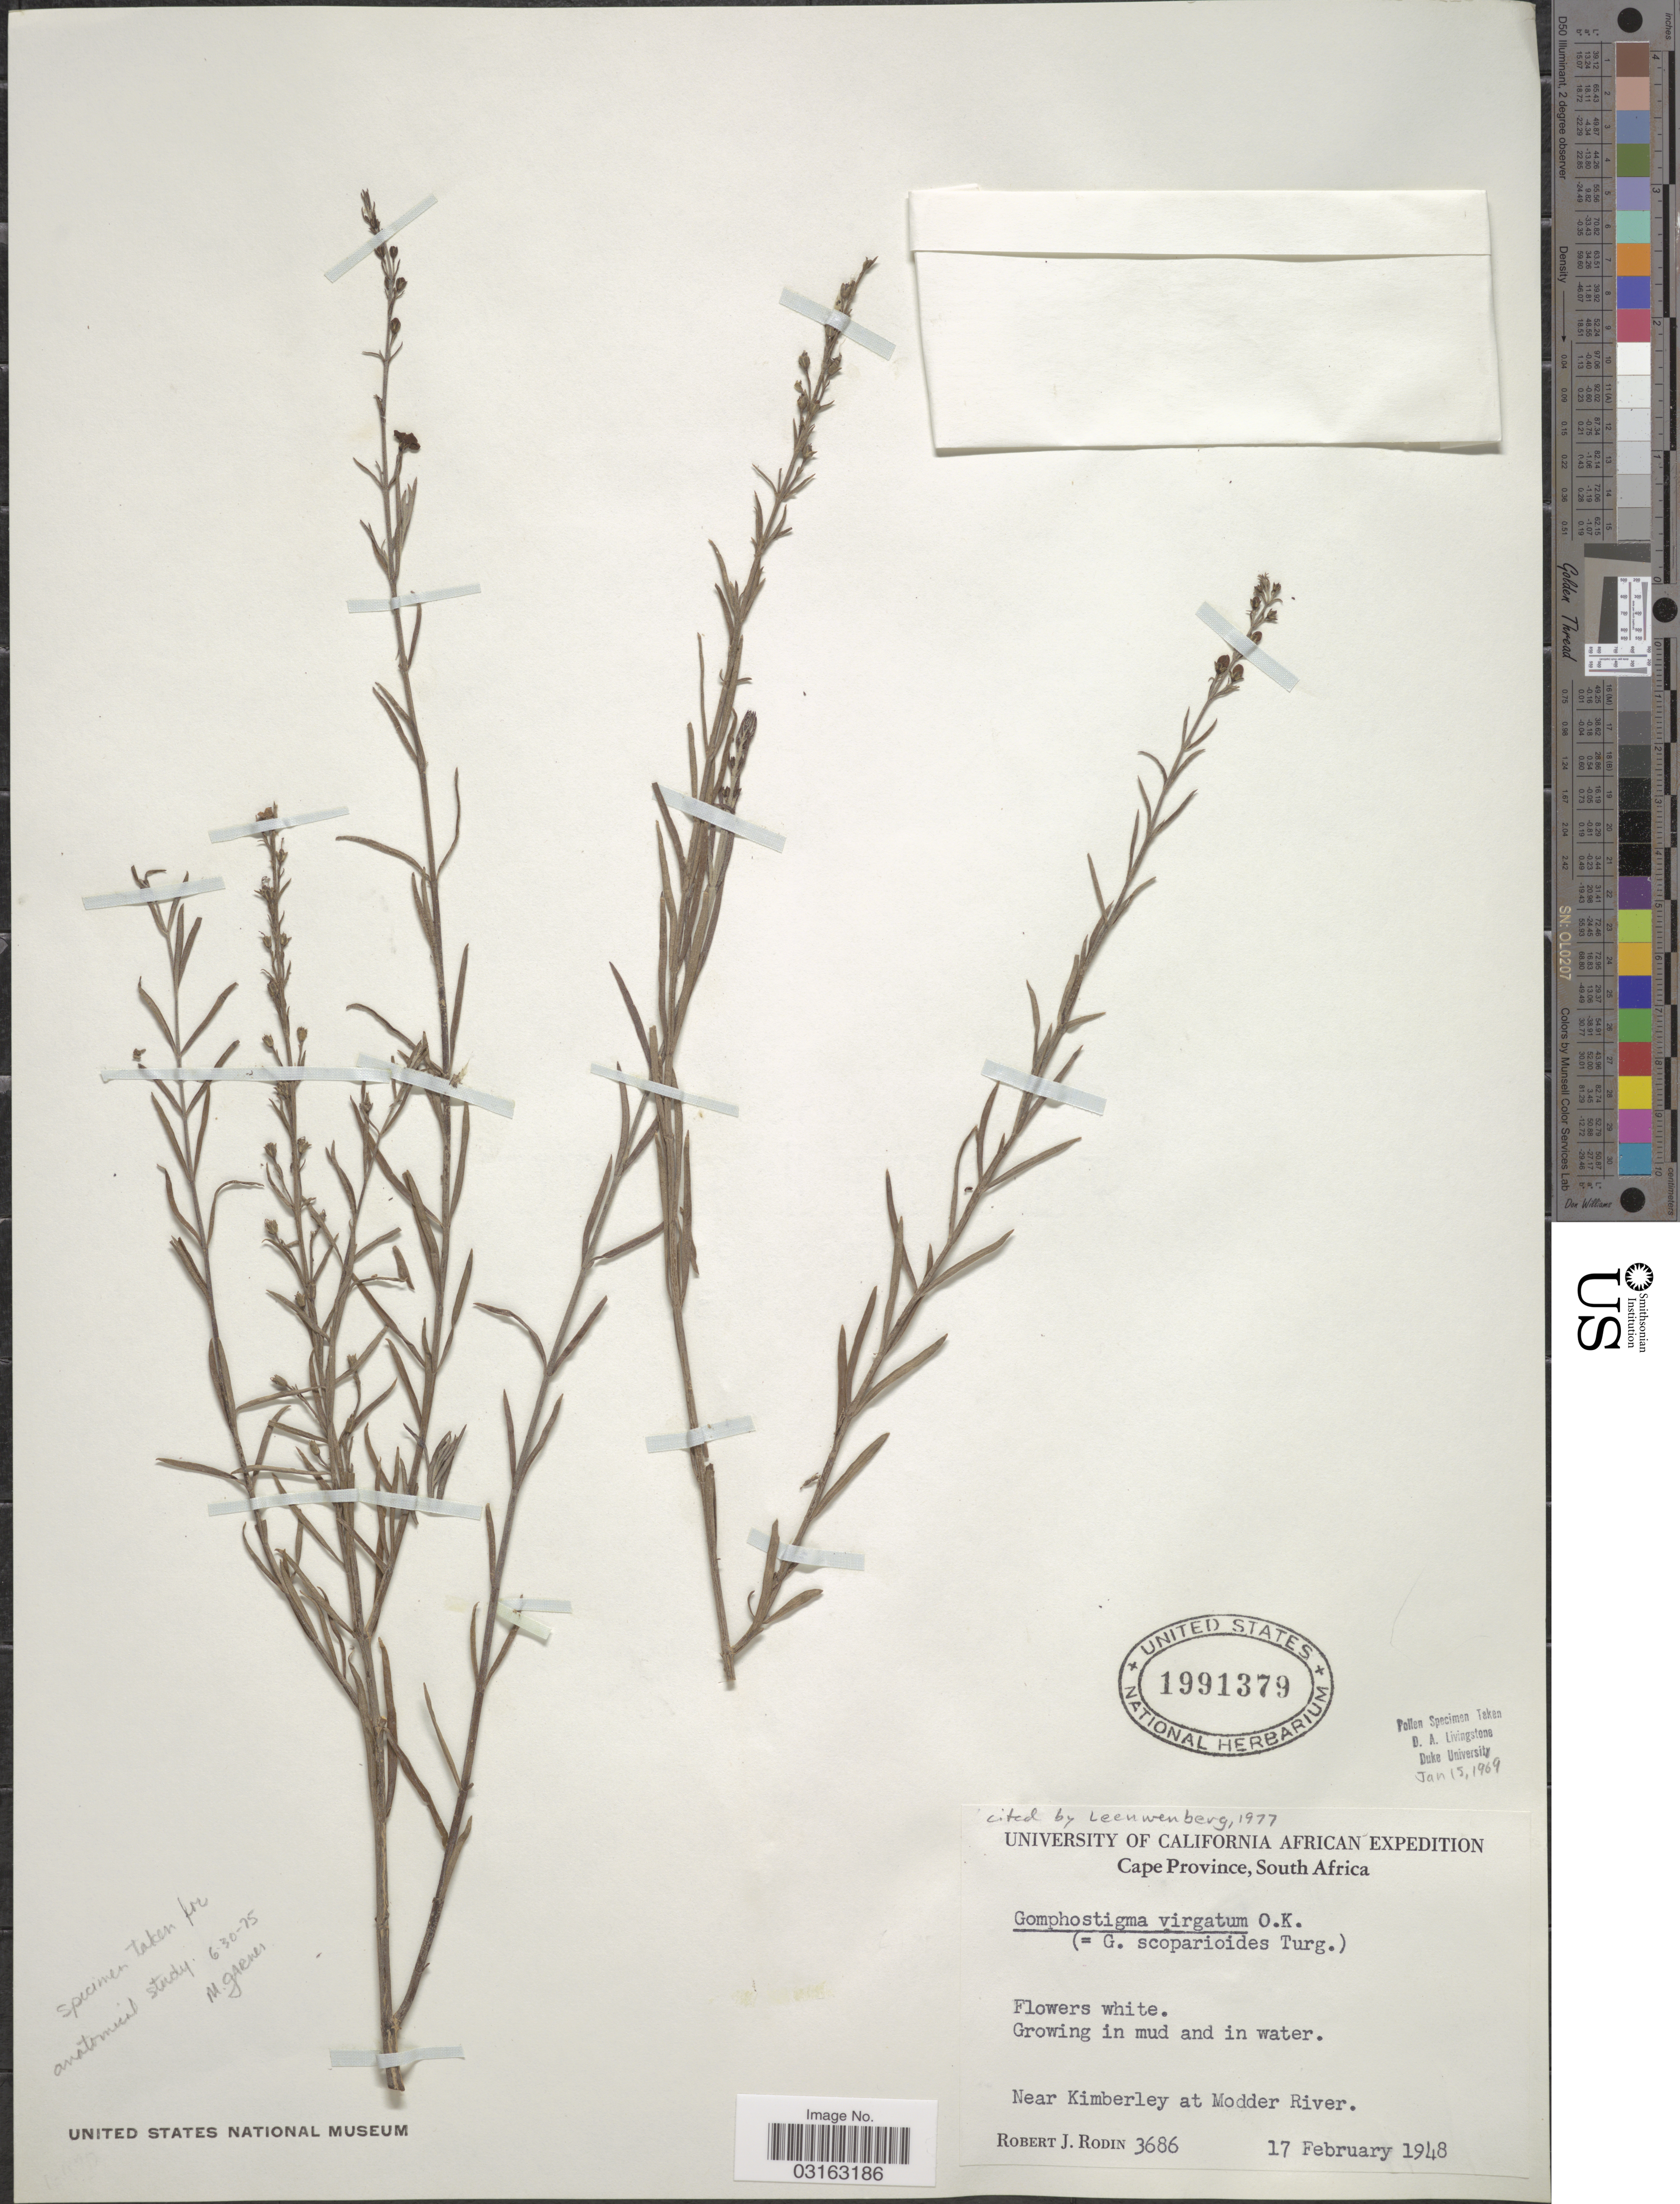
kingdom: Plantae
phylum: Tracheophyta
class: Magnoliopsida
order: Lamiales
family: Scrophulariaceae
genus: Gomphostigma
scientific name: Gomphostigma virgatum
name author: (L. f.) Baill.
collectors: R. J. Rodin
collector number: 3686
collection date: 1948-02-17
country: South Africa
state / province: Northern Cape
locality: Near Kimberley at Modder River.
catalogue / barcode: US 1991379